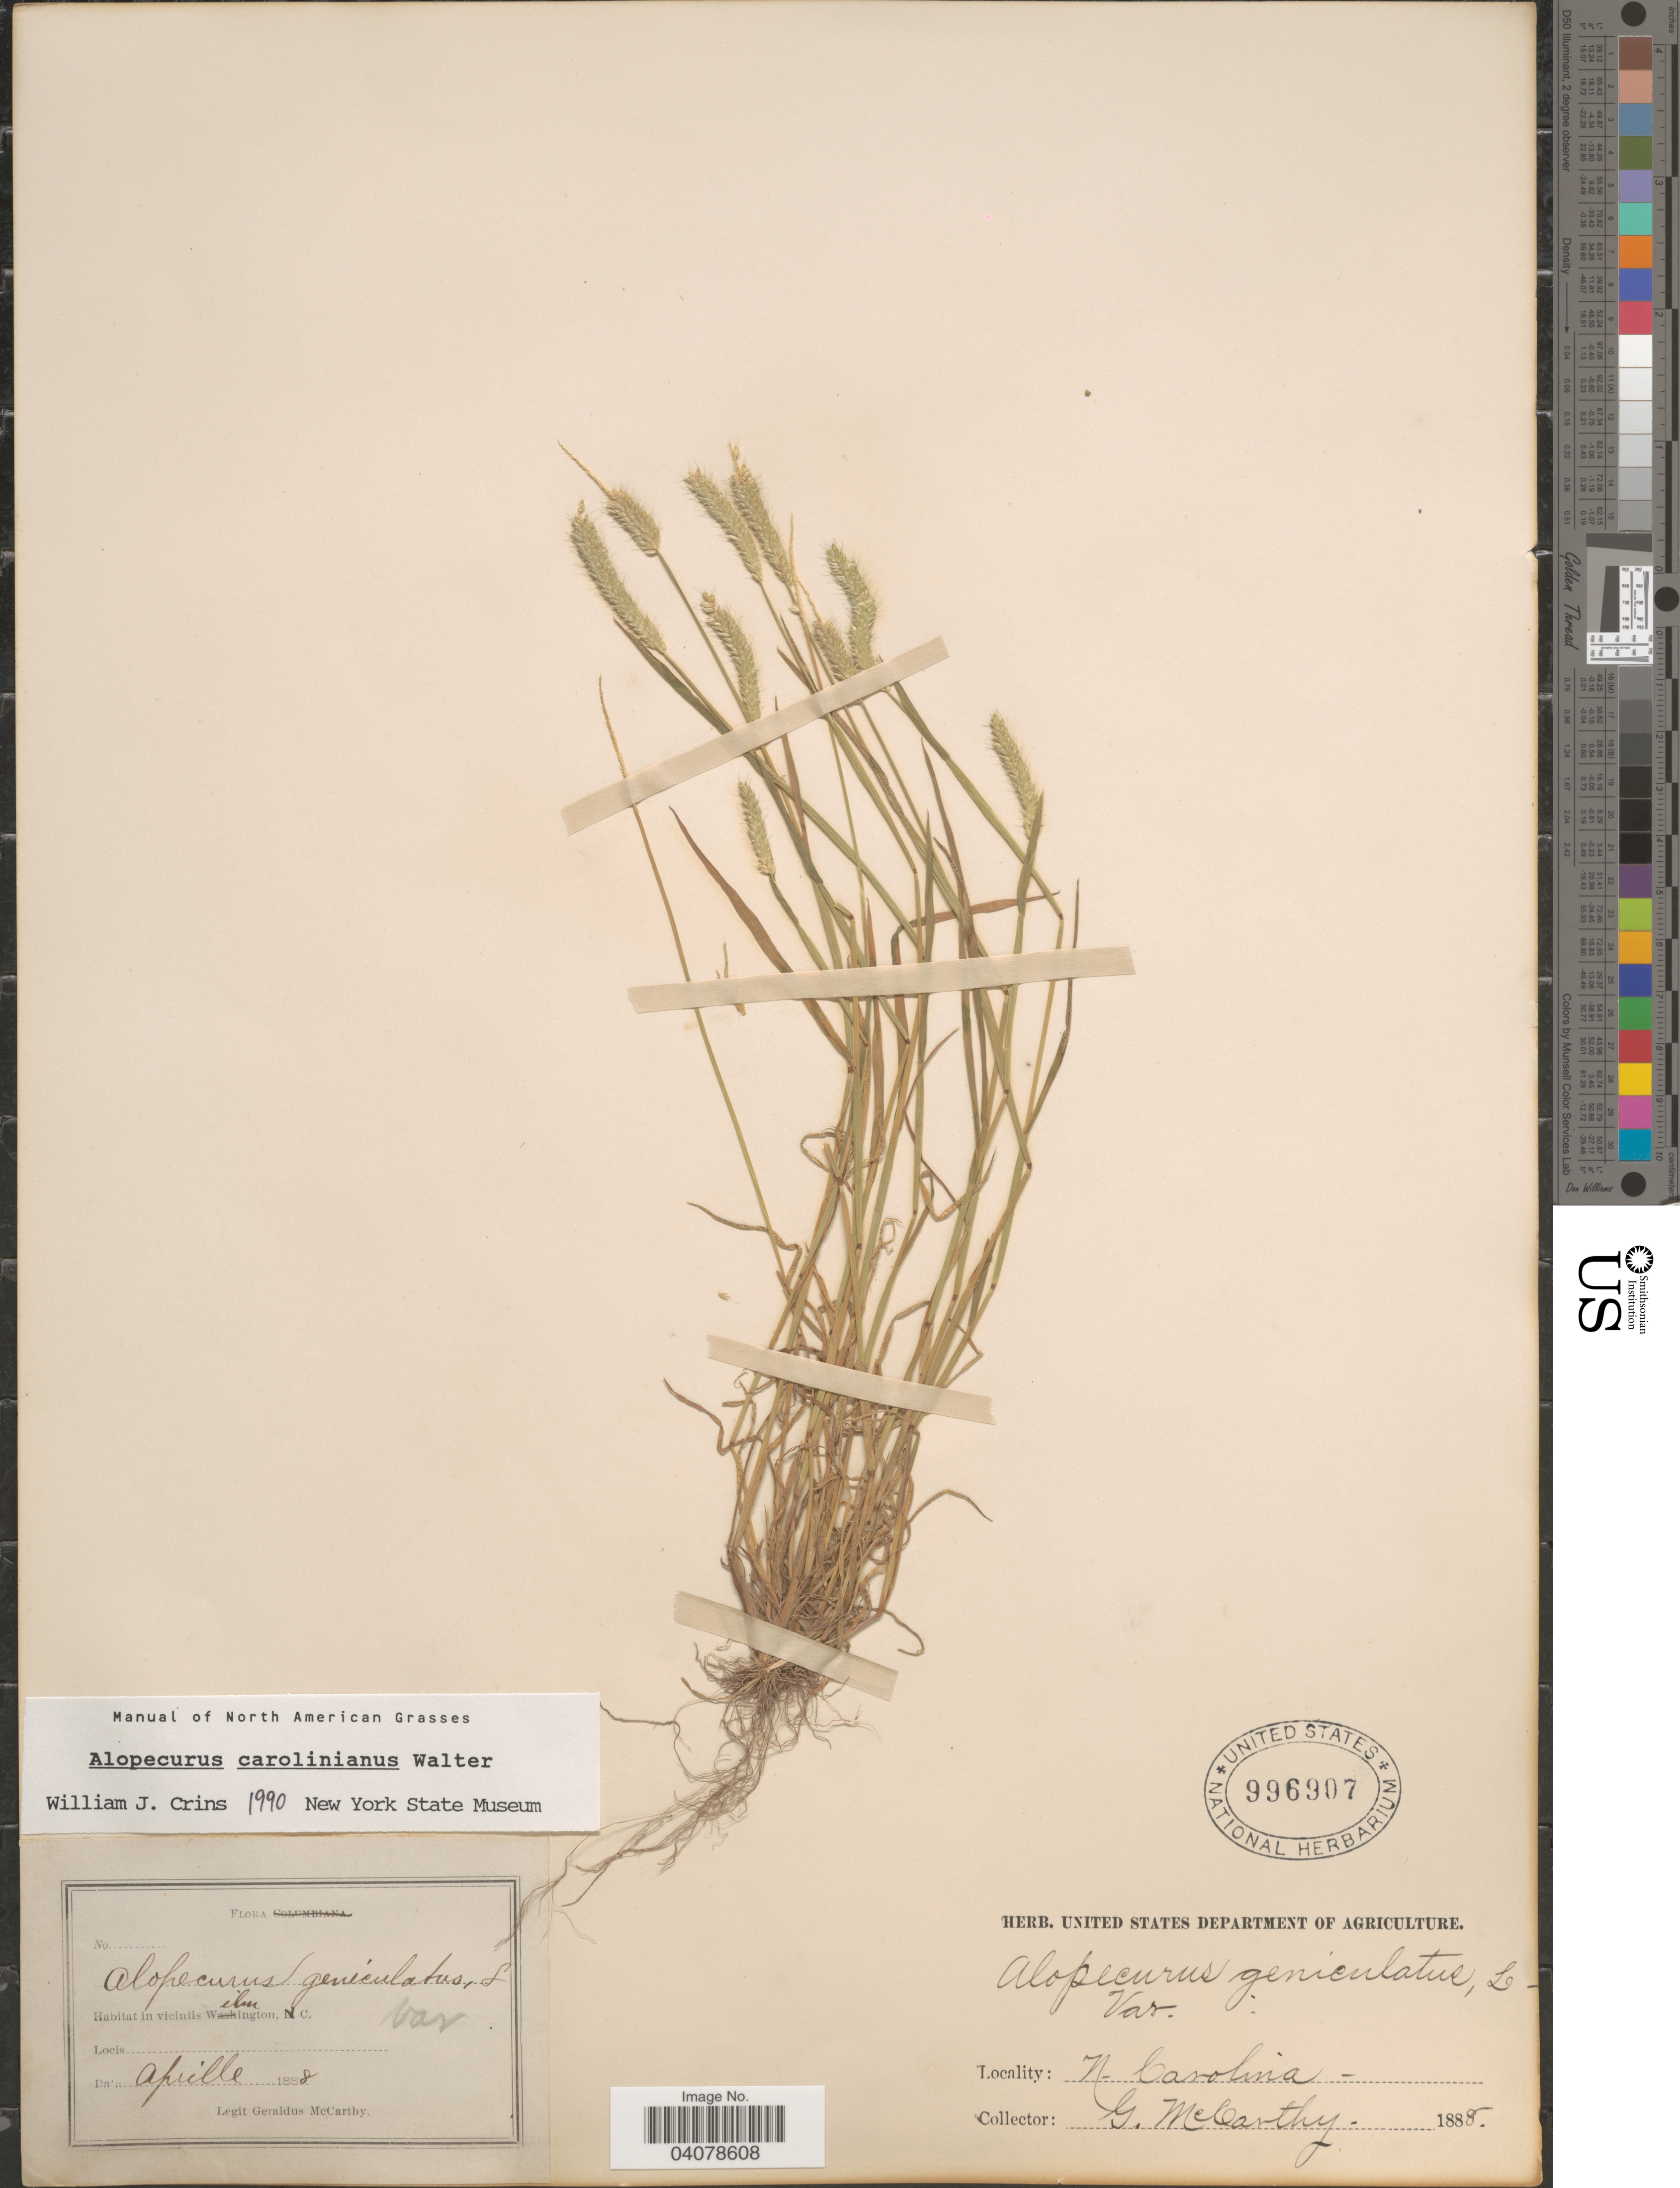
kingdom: Plantae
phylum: Tracheophyta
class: Liliopsida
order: Poales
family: Poaceae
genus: Alopecurus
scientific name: Alopecurus carolinianus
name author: Walter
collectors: M. McCarthy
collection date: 1888-04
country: United States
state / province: North Carolina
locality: In viciniss Wilmington.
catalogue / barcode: US 996907